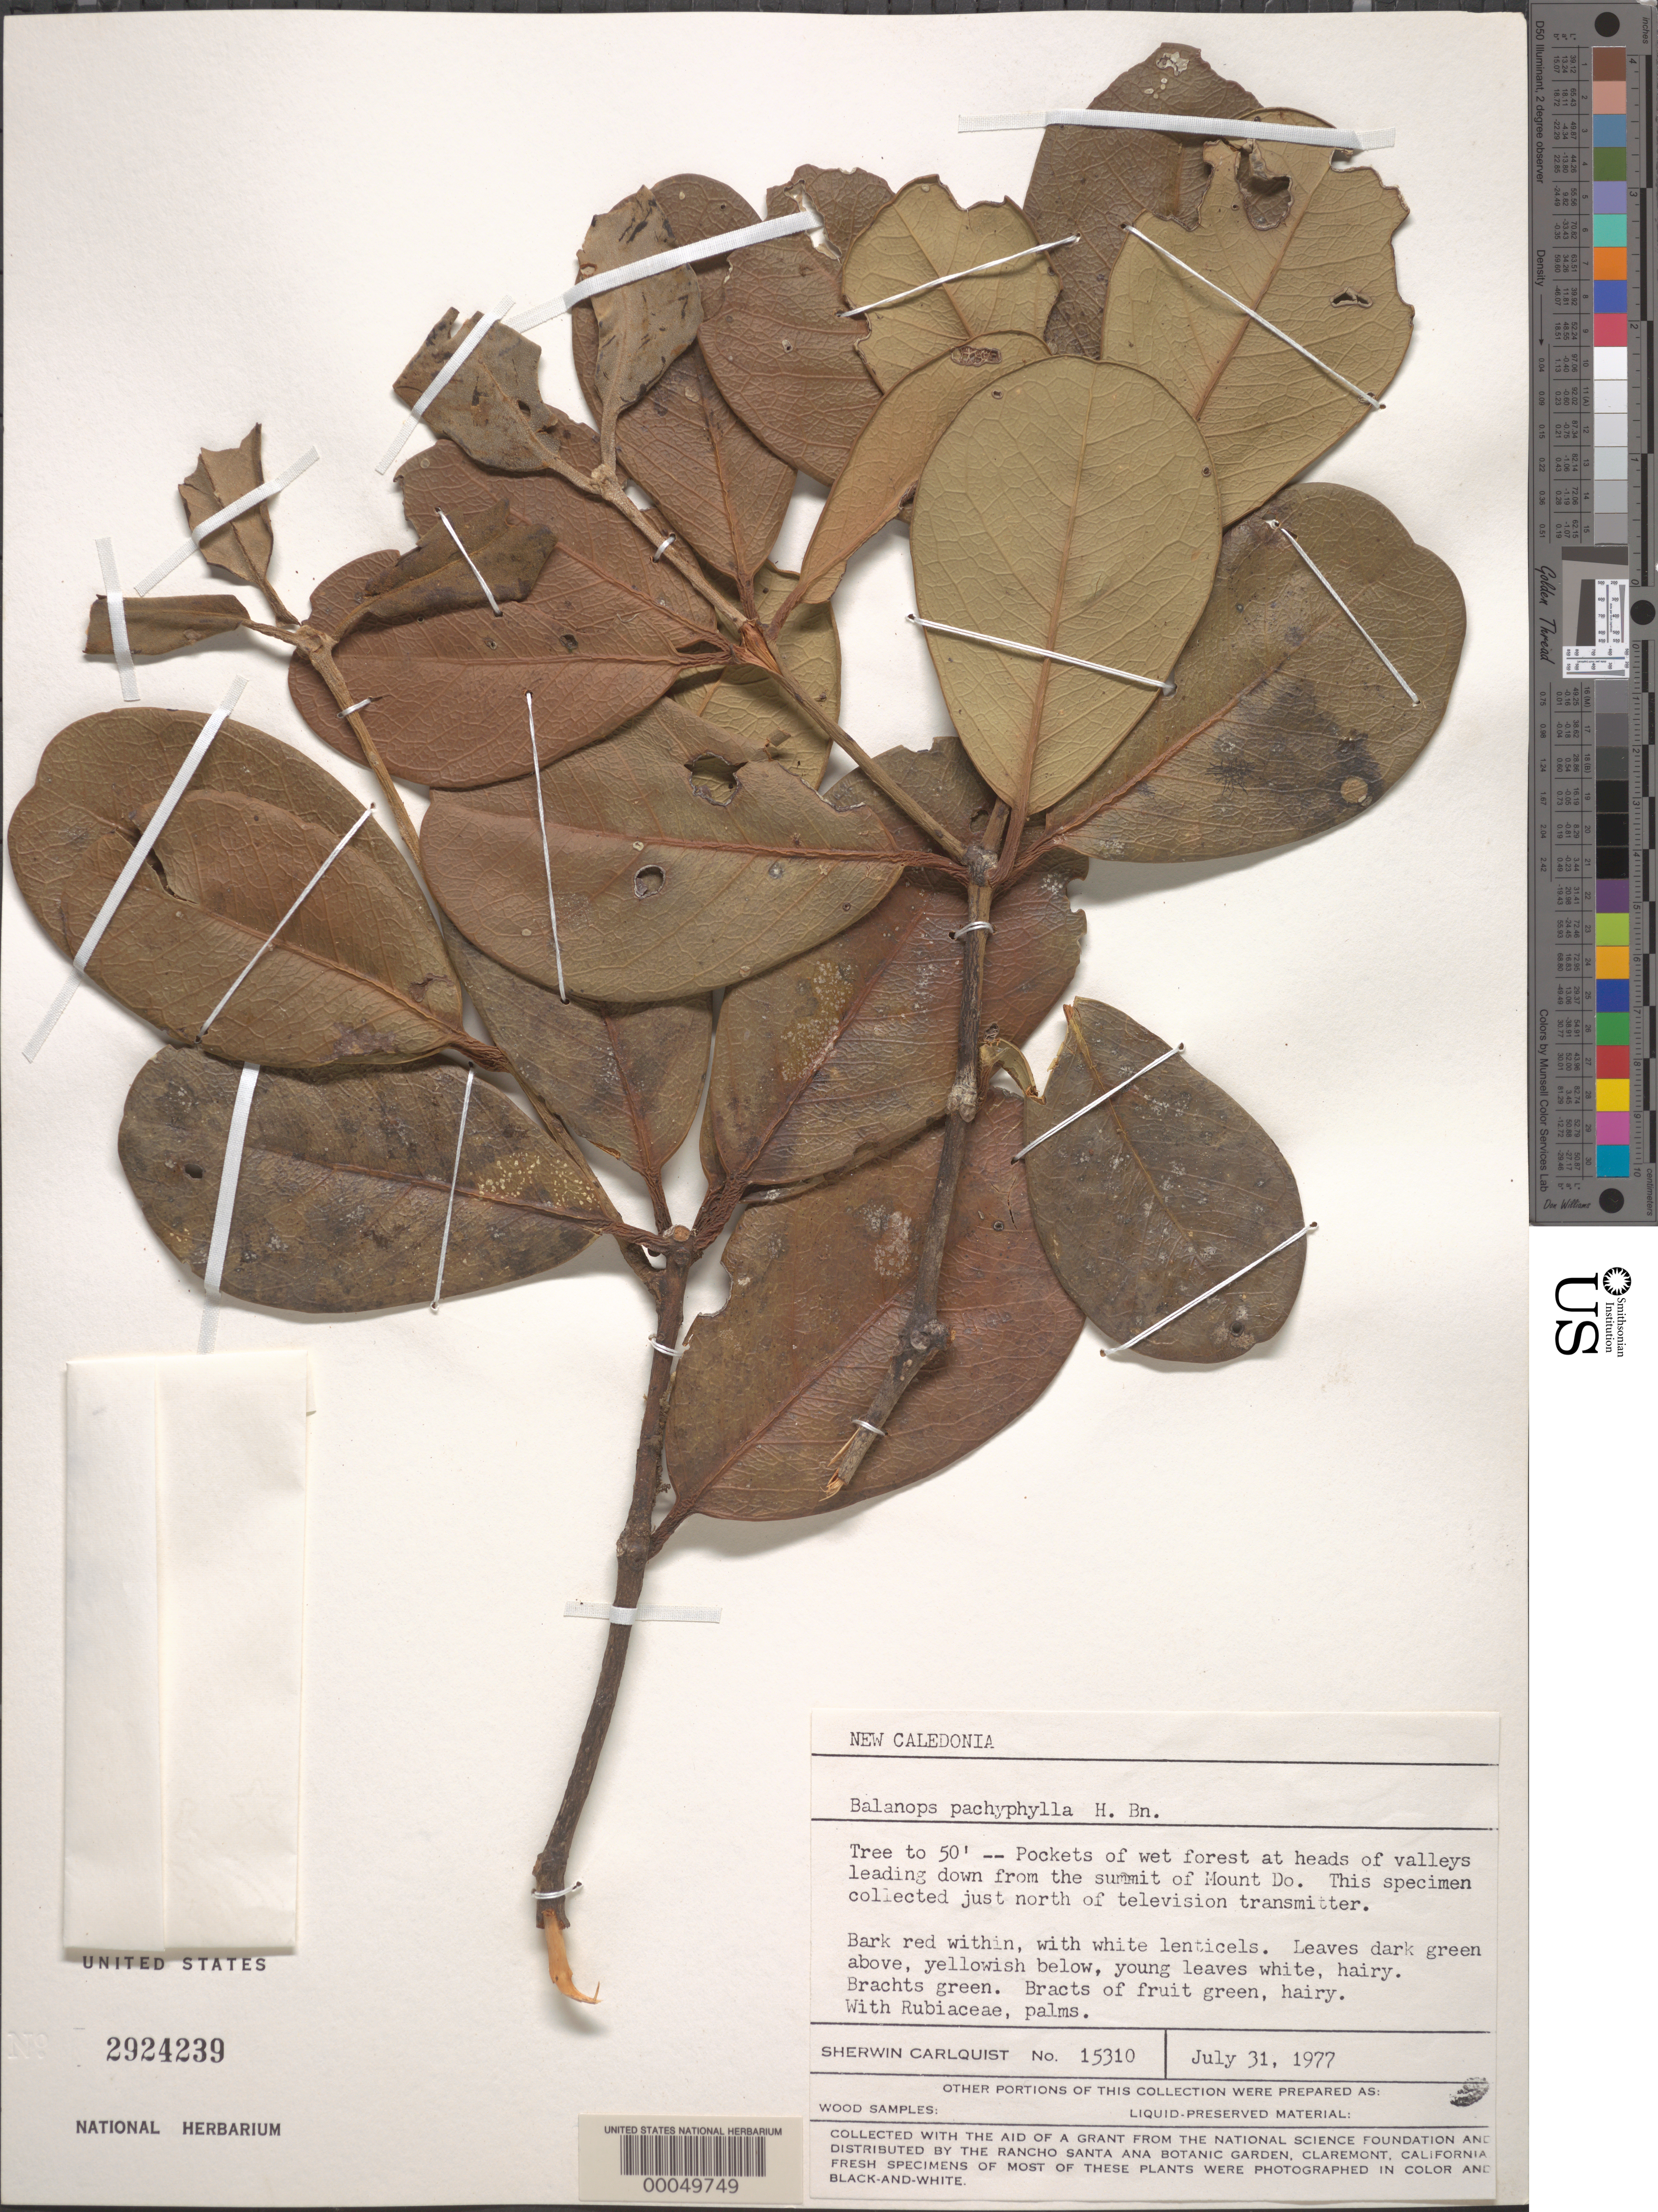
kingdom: Plantae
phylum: Tracheophyta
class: Magnoliopsida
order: Malpighiales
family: Balanopaceae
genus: Balanops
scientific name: Balanops pachyphylla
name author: Baill. ex Guillaumin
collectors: S. Carlquist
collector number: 15310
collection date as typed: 31 Jul 1977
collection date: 1977-07-31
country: New Caledonia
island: New Caledonia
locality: Summit of mt. do, just n of television transmitter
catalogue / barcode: US 2924239